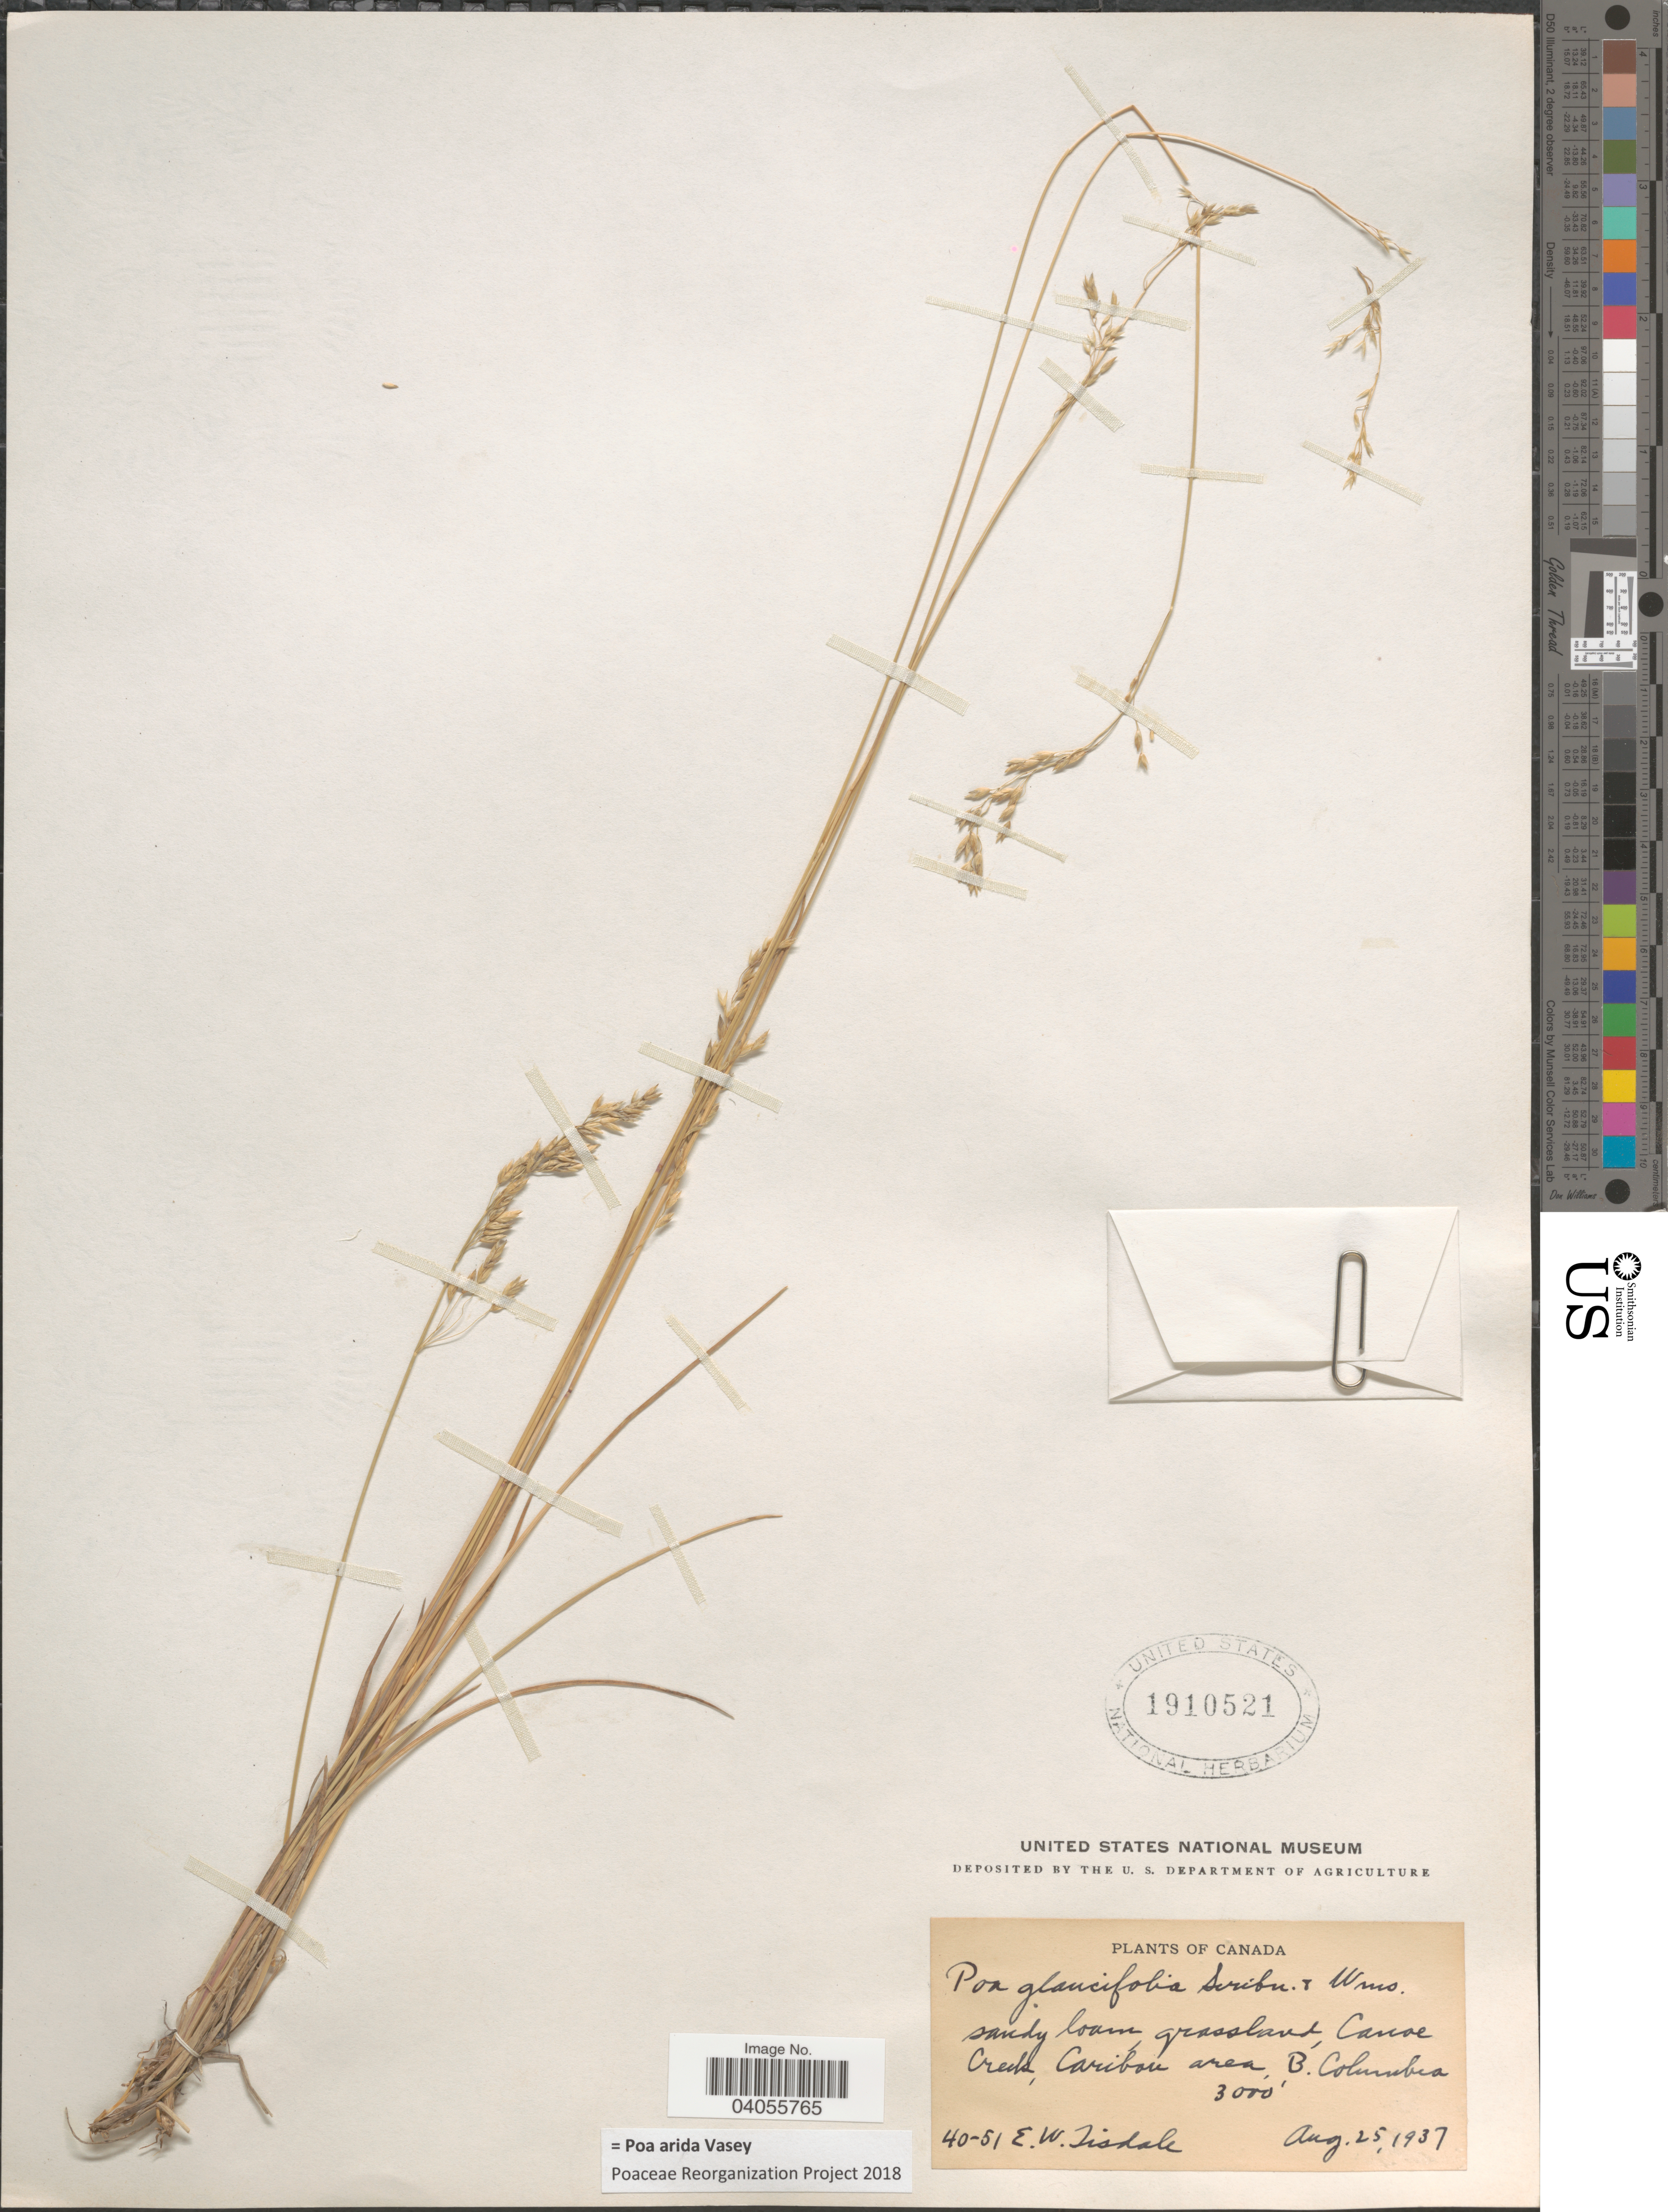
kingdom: Plantae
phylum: Tracheophyta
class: Liliopsida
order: Poales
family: Poaceae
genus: Poa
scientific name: Poa arida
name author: Vasey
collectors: E. Tisdale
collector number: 40-51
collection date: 1937-08-25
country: Canada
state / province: British Columbia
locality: Sandy loam grassland, Canoe Creek, Caribou area.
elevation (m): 914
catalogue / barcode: US 1910521